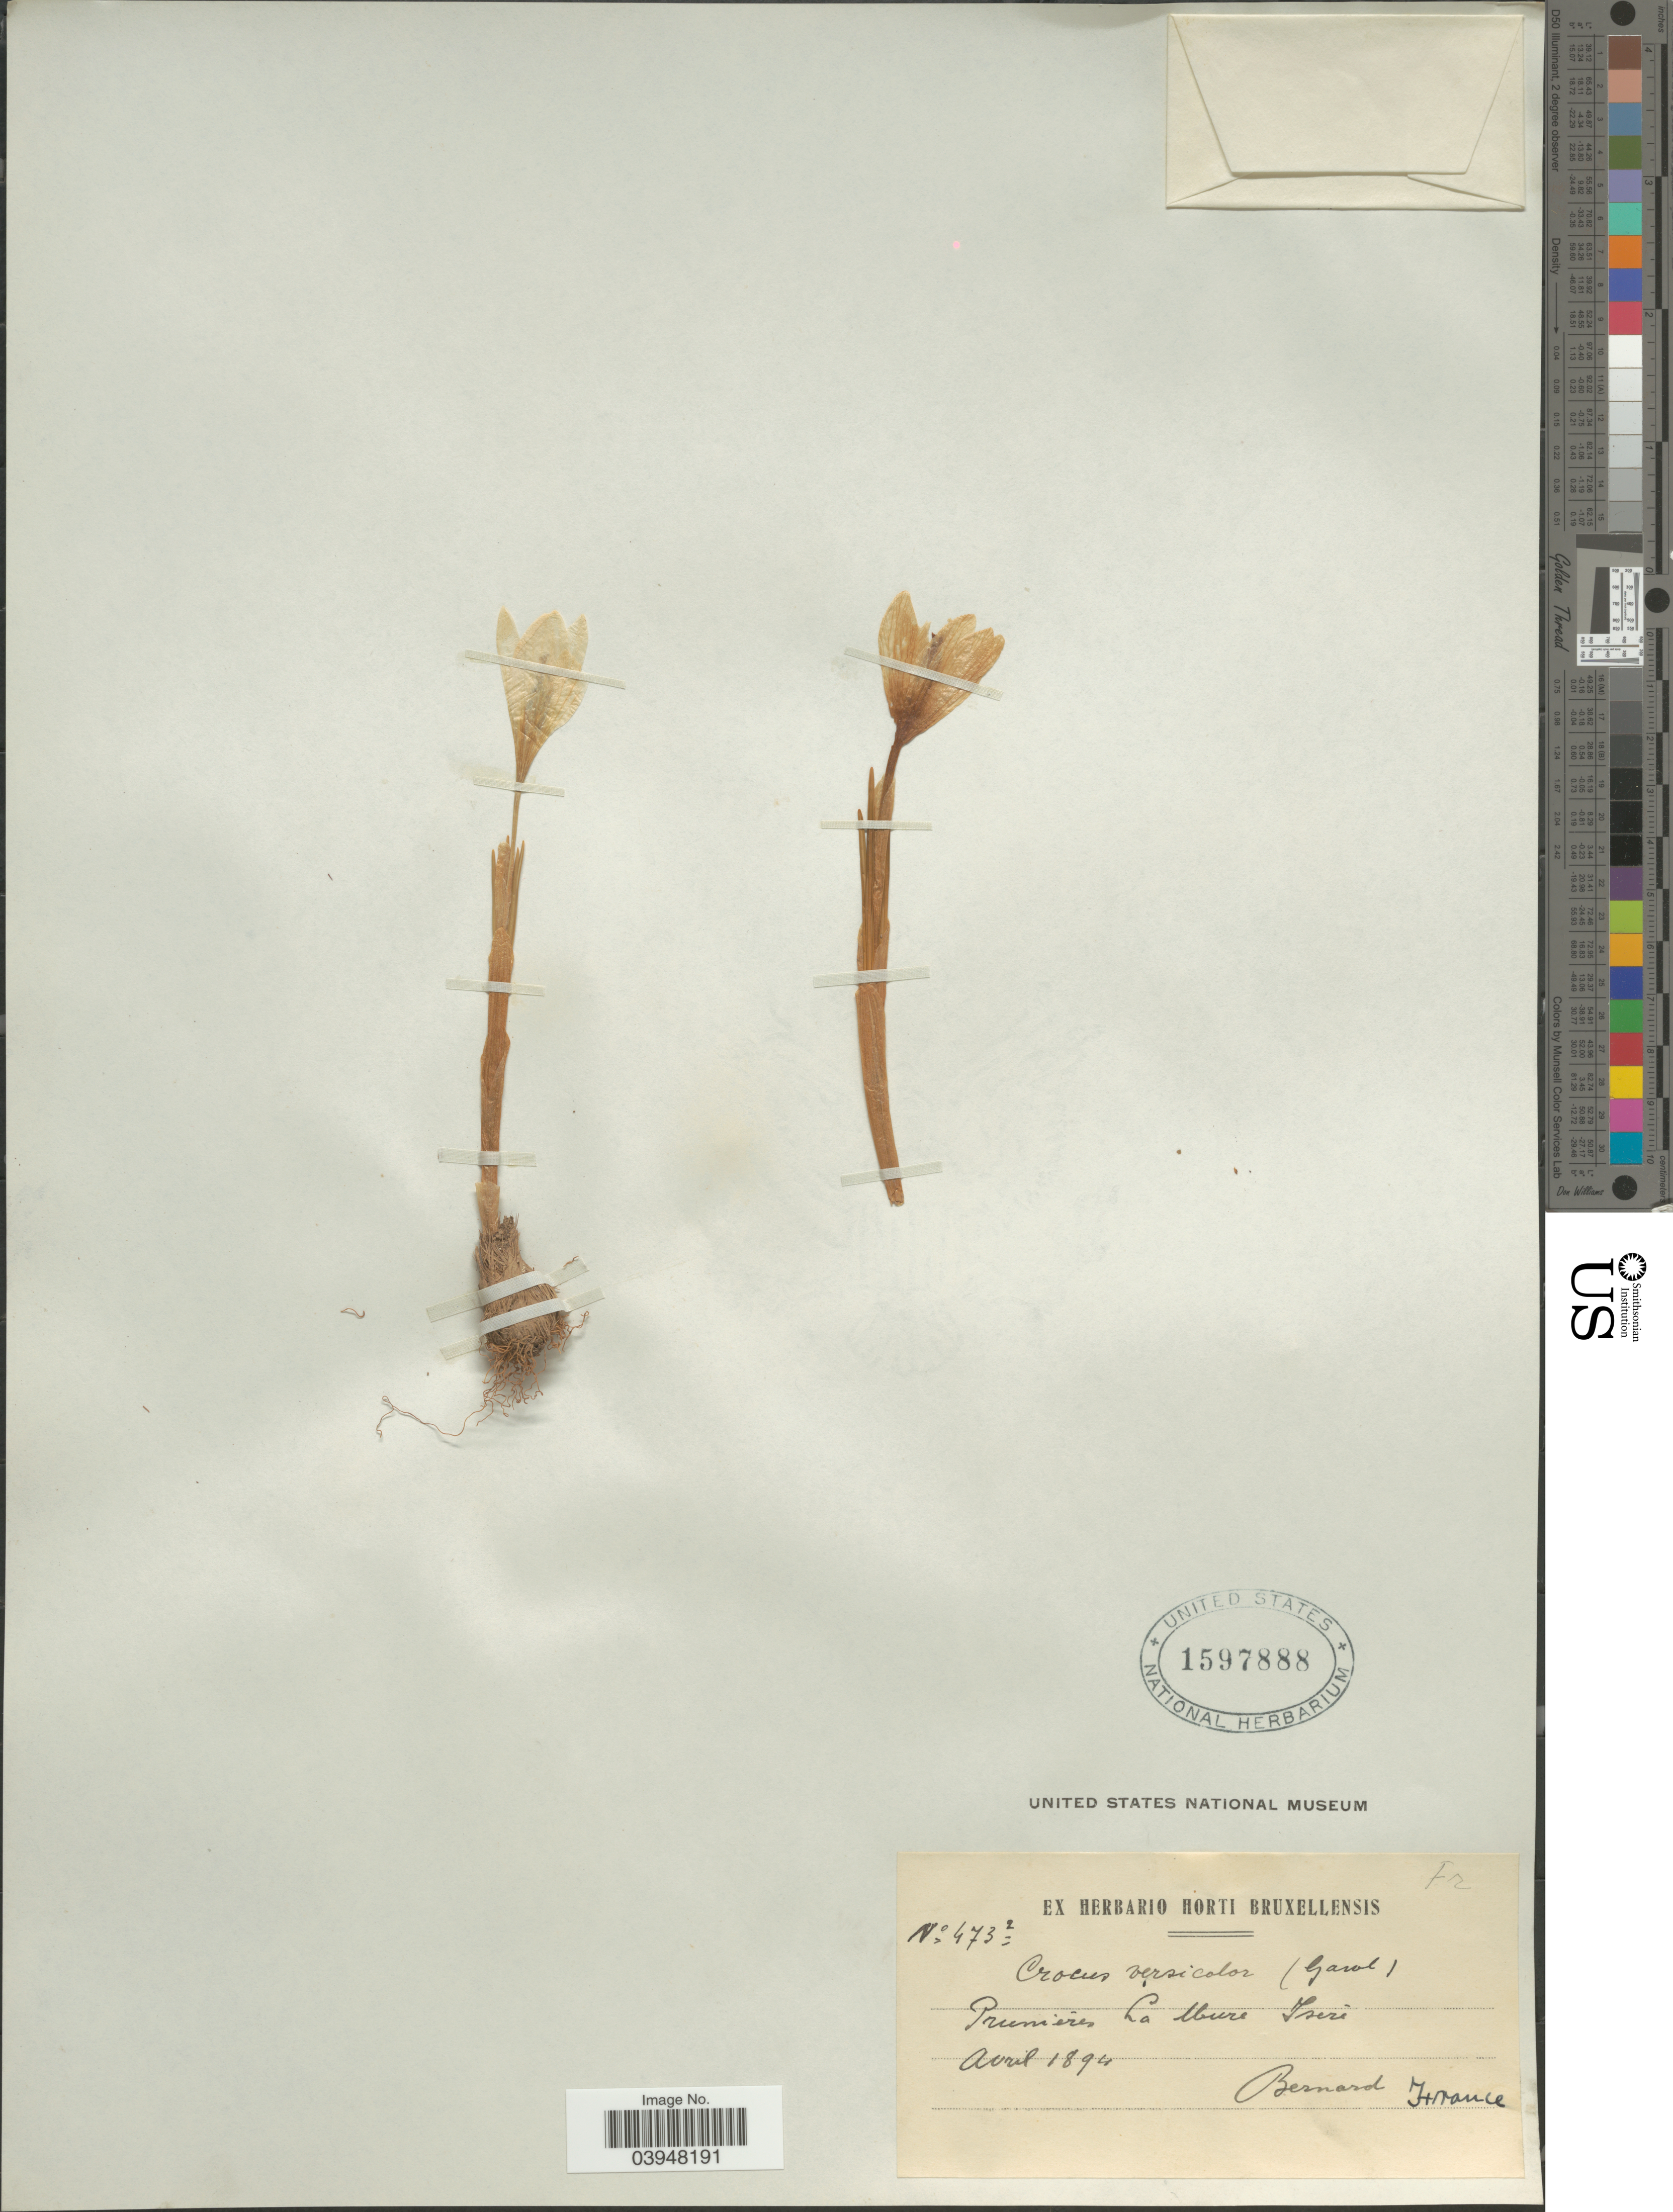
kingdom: Plantae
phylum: Tracheophyta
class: Liliopsida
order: Asparagales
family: Iridaceae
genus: Crocus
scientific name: Crocus versicolor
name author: Ker Gawl.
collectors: -. Bernard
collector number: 473*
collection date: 1894-04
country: France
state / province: Auvergne-Rhône-Alpes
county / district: Isère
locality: Prunierés La Mure Iseré.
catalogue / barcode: US 1597888